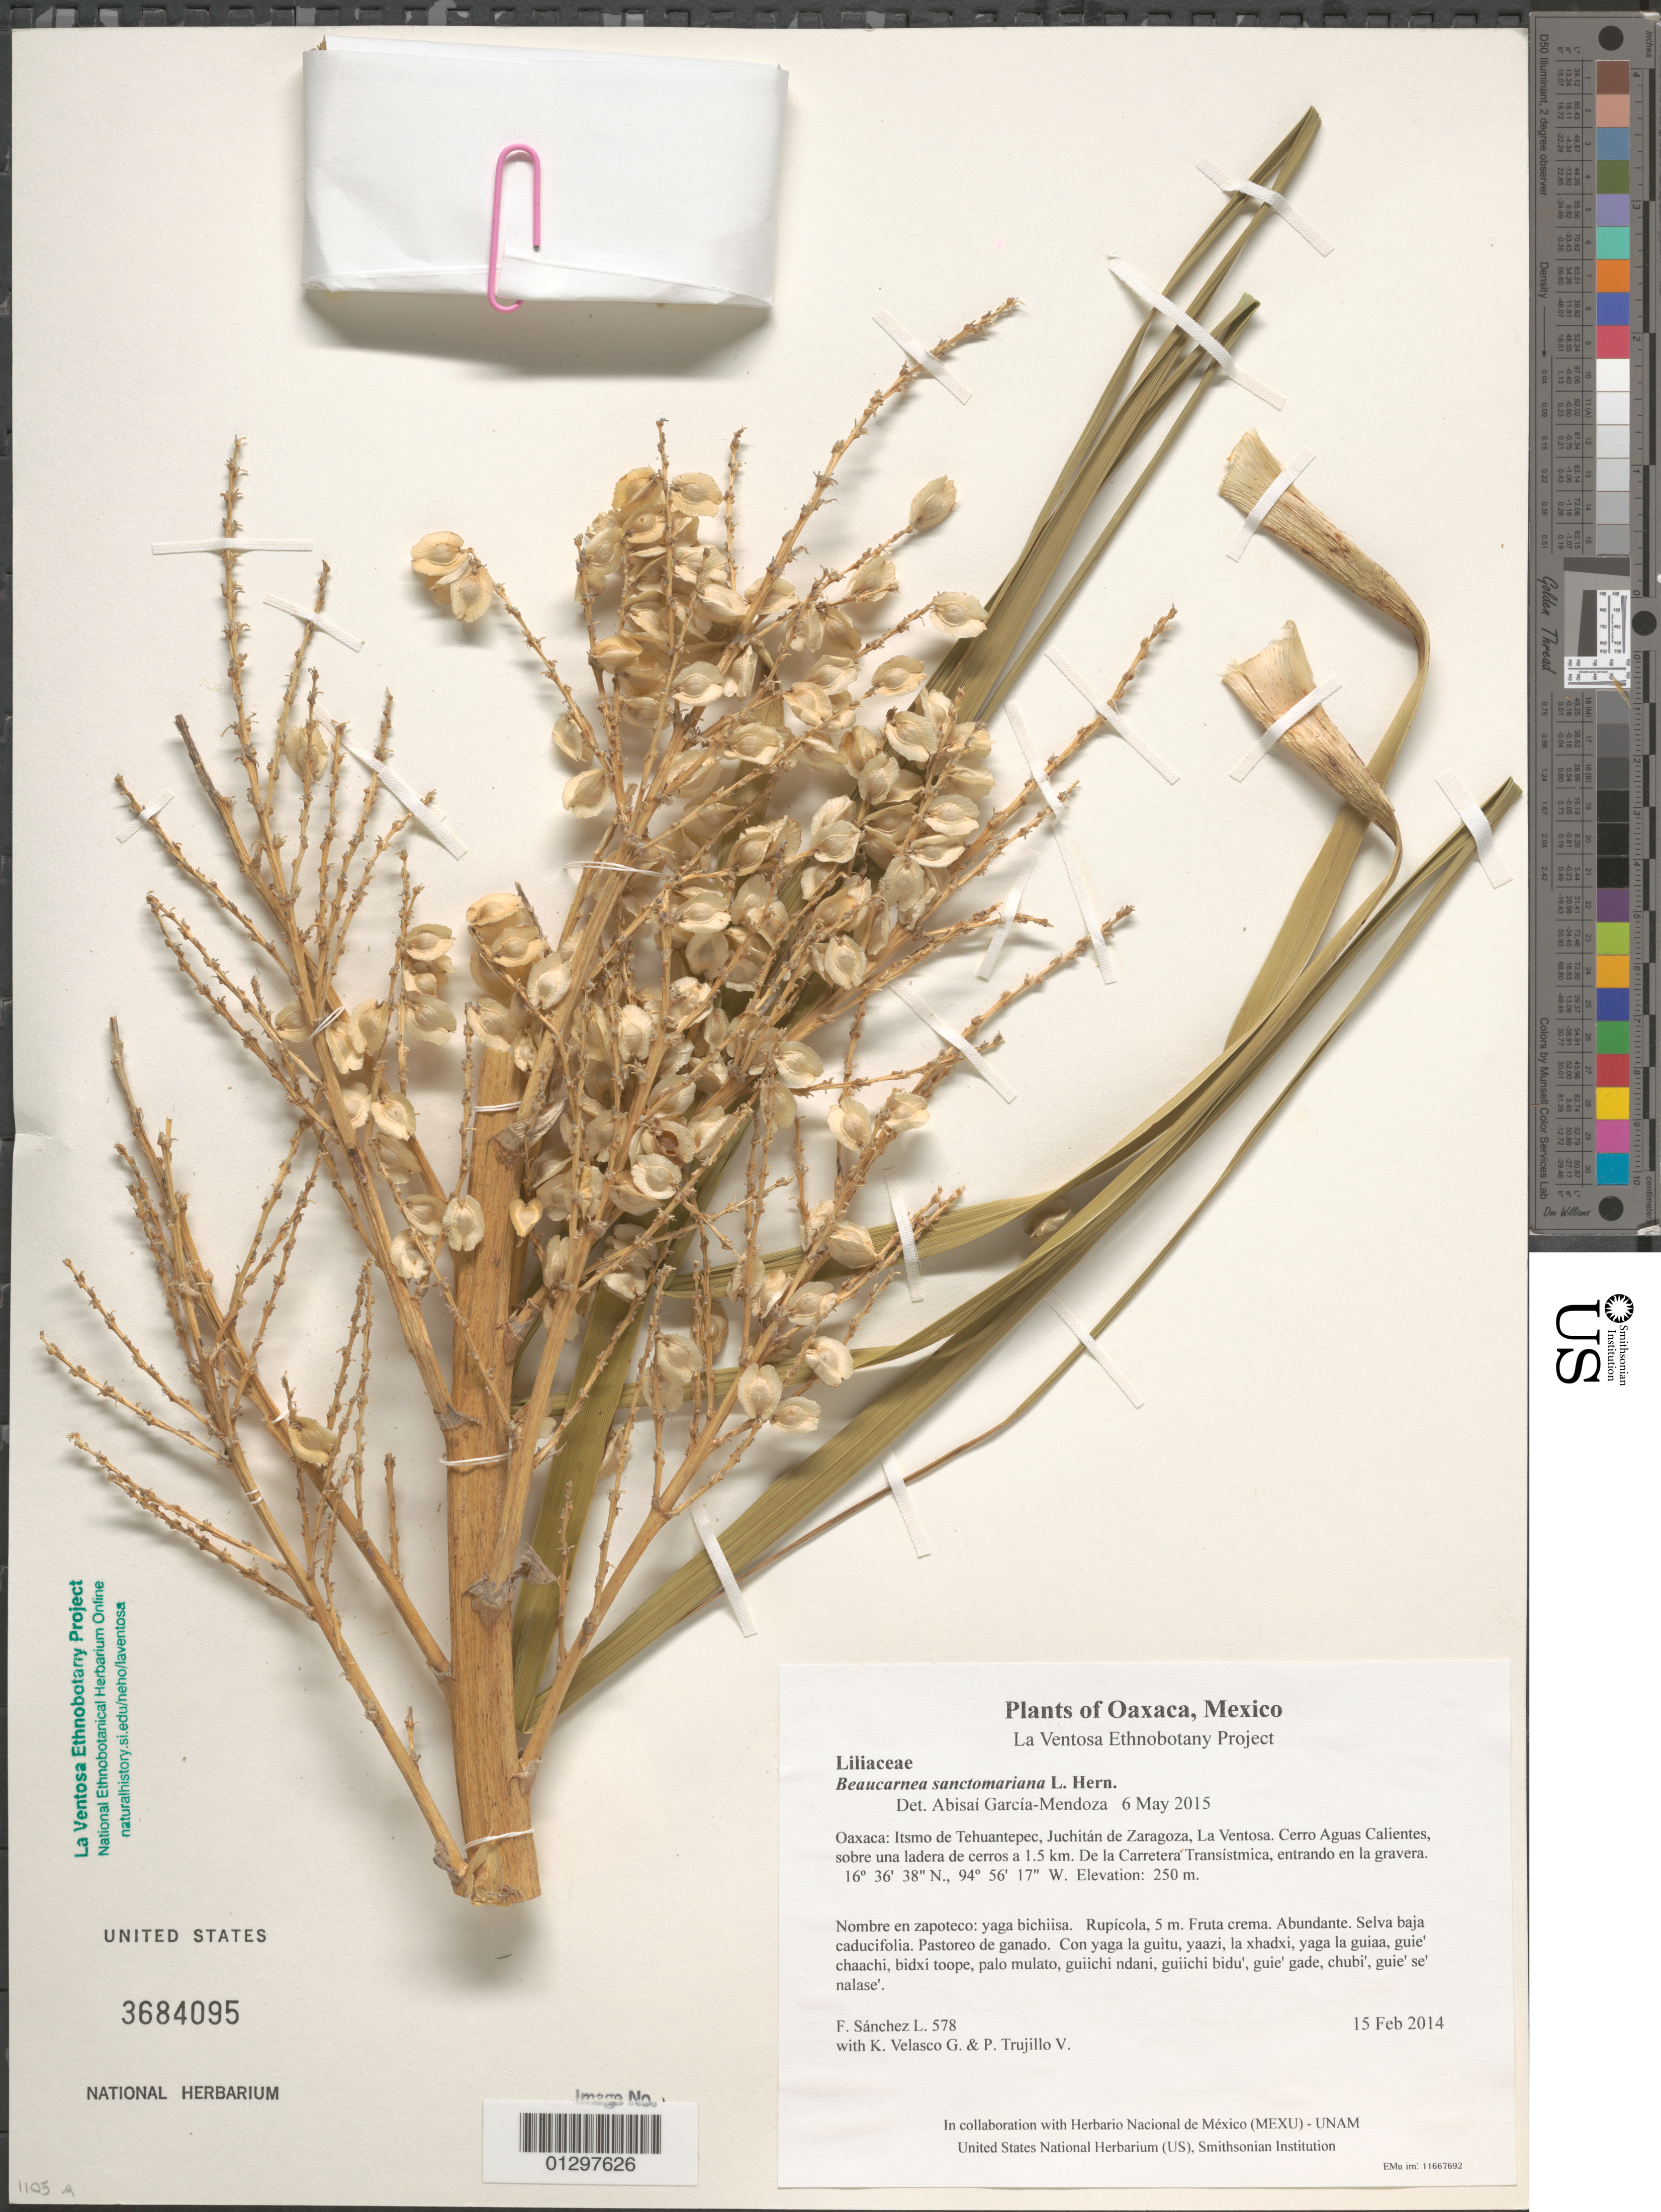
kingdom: Plantae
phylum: Tracheophyta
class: Liliopsida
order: Asparagales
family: Asparagaceae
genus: Beaucarnea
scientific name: Beaucarnea sanctomariana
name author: L. Hern.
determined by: García-Mendoza, A.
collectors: F. Sánchez L., K. Velasco G. & P. Trujillo V.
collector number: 578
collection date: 2014-02-15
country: Mexico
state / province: Oaxaca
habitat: Selva baja caducifolia. Pastoreo de ganado.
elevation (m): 250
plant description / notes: JEBOT, MEXU, SERO, US; Yaga. 5 m. Cuaananaxhi nayu. Stale.; pata de elefante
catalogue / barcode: US 3684095